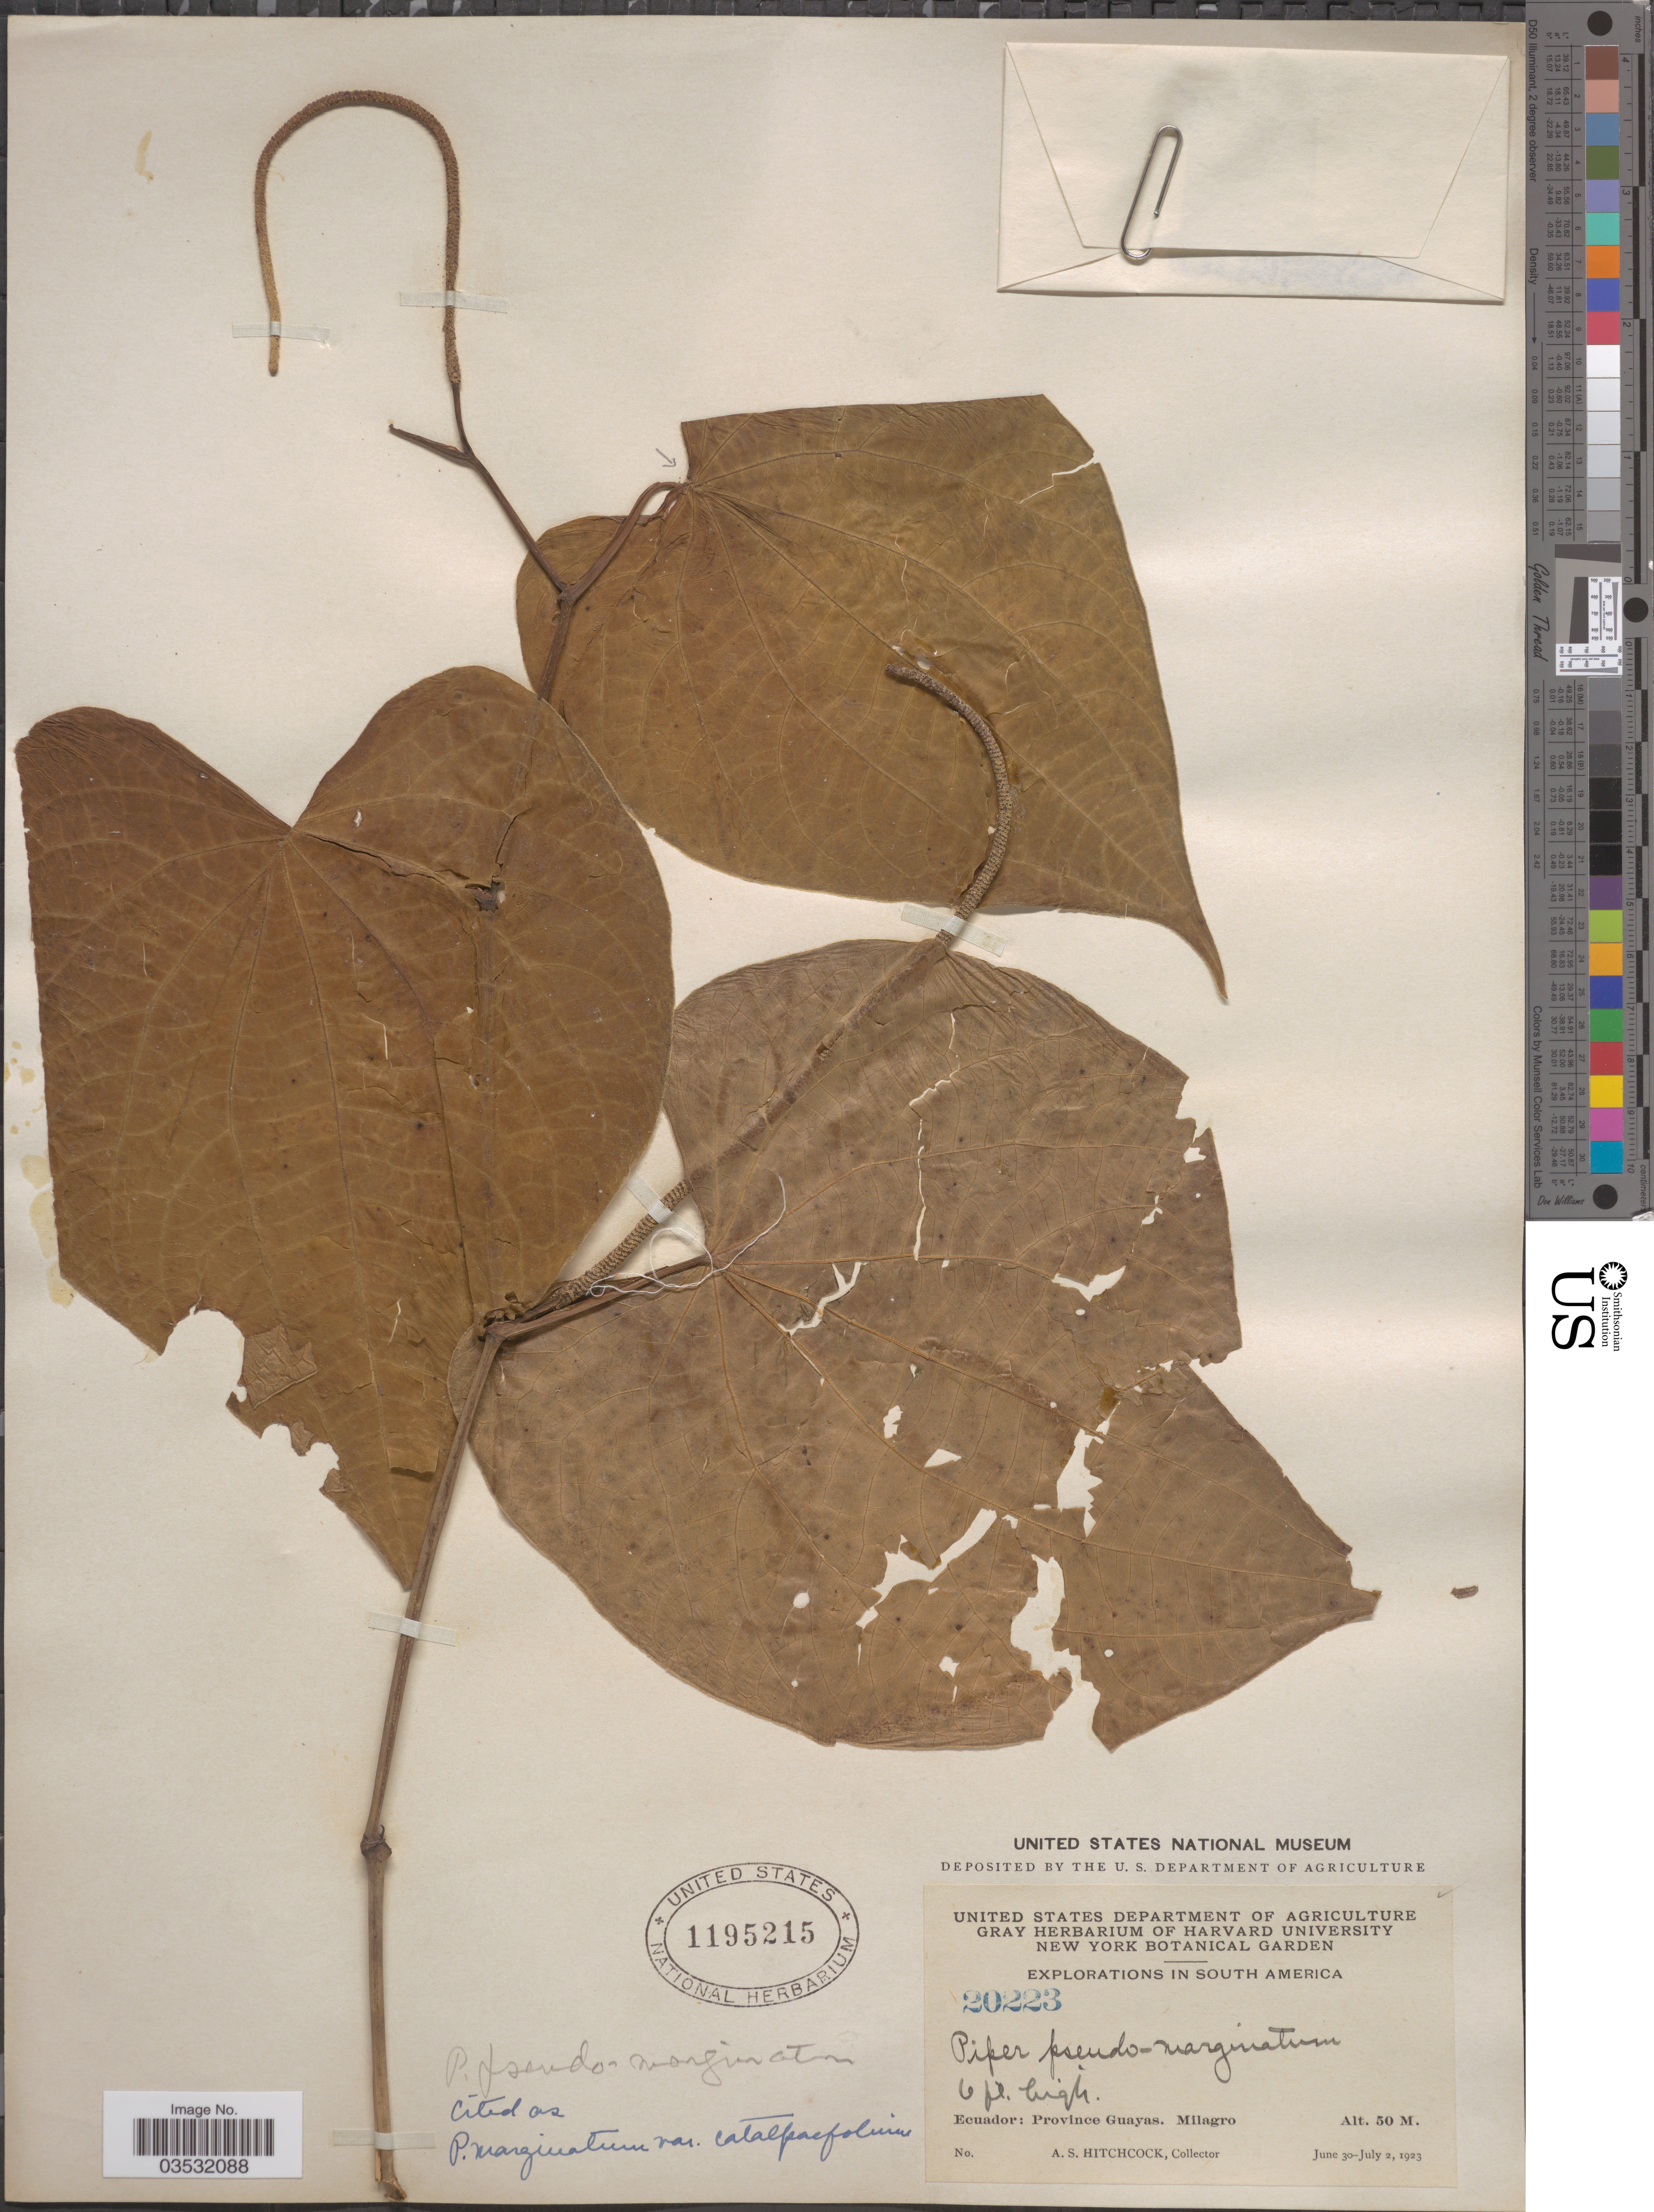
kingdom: Plantae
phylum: Tracheophyta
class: Magnoliopsida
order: Piperales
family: Piperaceae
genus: Piper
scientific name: Piper marginatum var. catalpifolium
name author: (Kunth) C. DC.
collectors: A. S. Hitchcock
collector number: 20223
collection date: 1923-06-30/1923-07-02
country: Ecuador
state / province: Guayas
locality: Milagro.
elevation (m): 50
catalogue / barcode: US 1195215